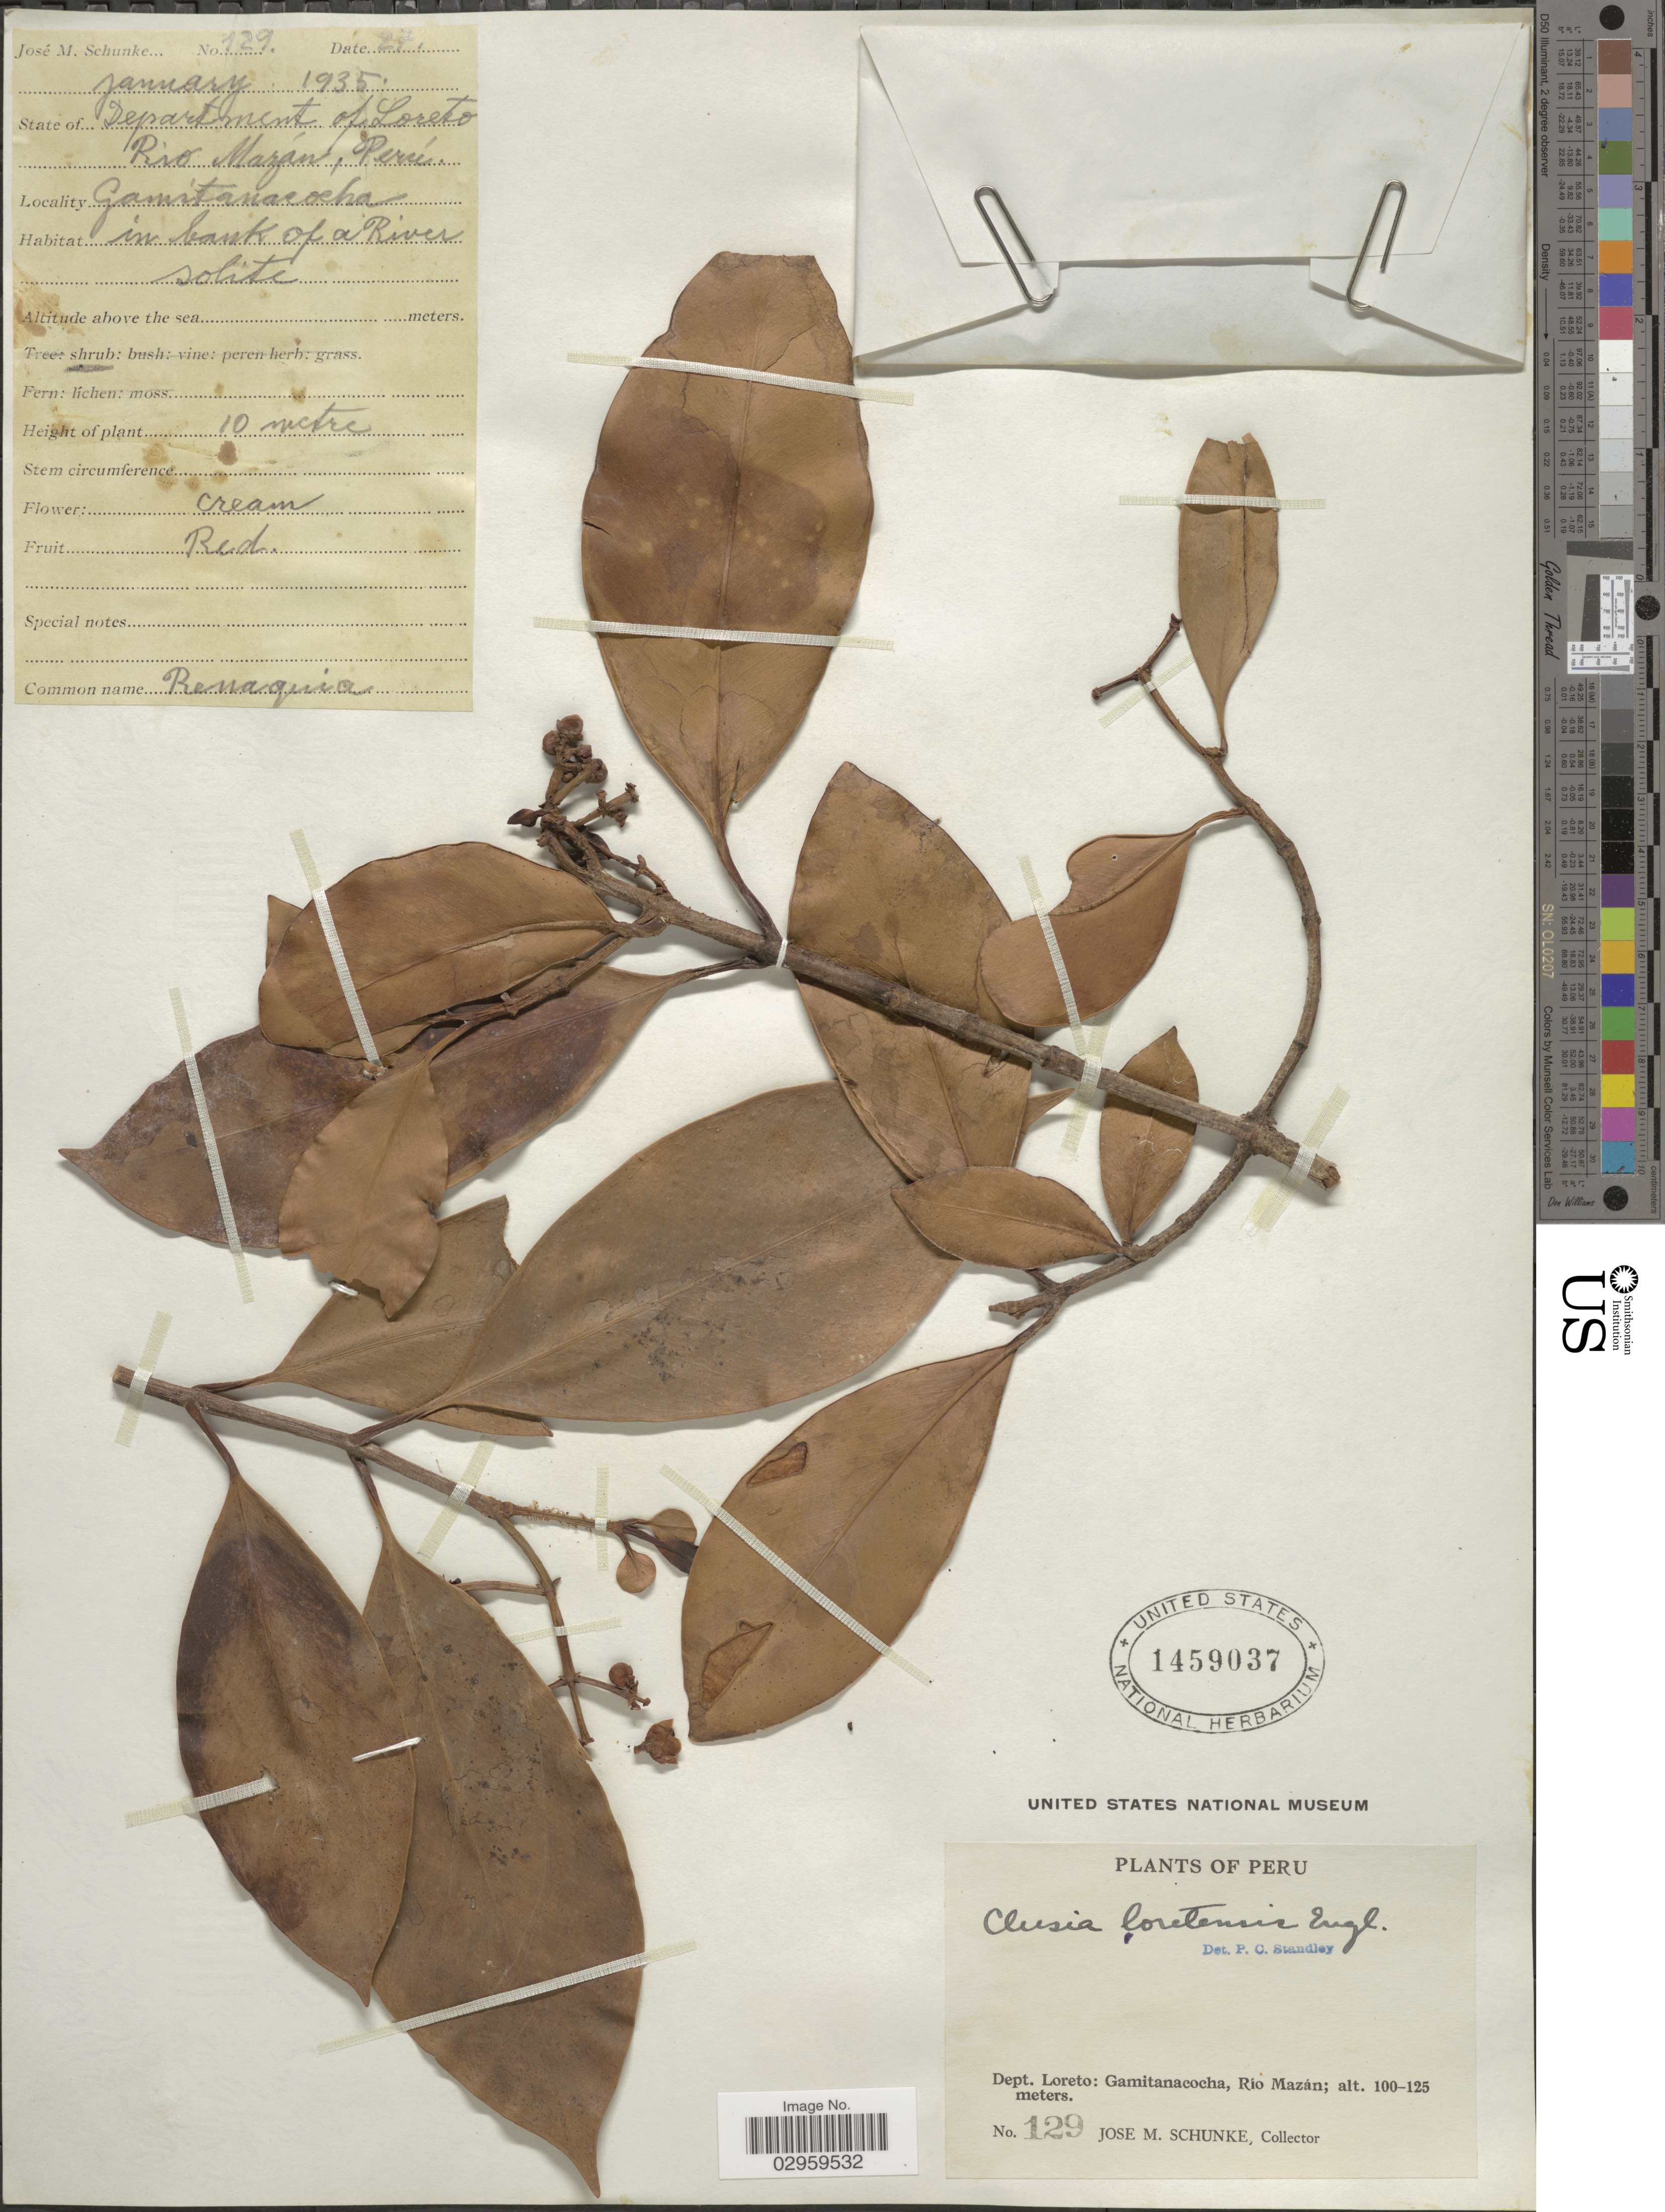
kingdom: Plantae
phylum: Tracheophyta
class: Magnoliopsida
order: Malpighiales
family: Clusiaceae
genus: Clusia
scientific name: Clusia loretensis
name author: Engl.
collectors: J. M. Schunke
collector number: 129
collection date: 1935-01-27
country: Peru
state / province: Loreto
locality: Department of Loreto. Rio Mazán. Gamitanacocha.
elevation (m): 100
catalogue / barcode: US 1459037